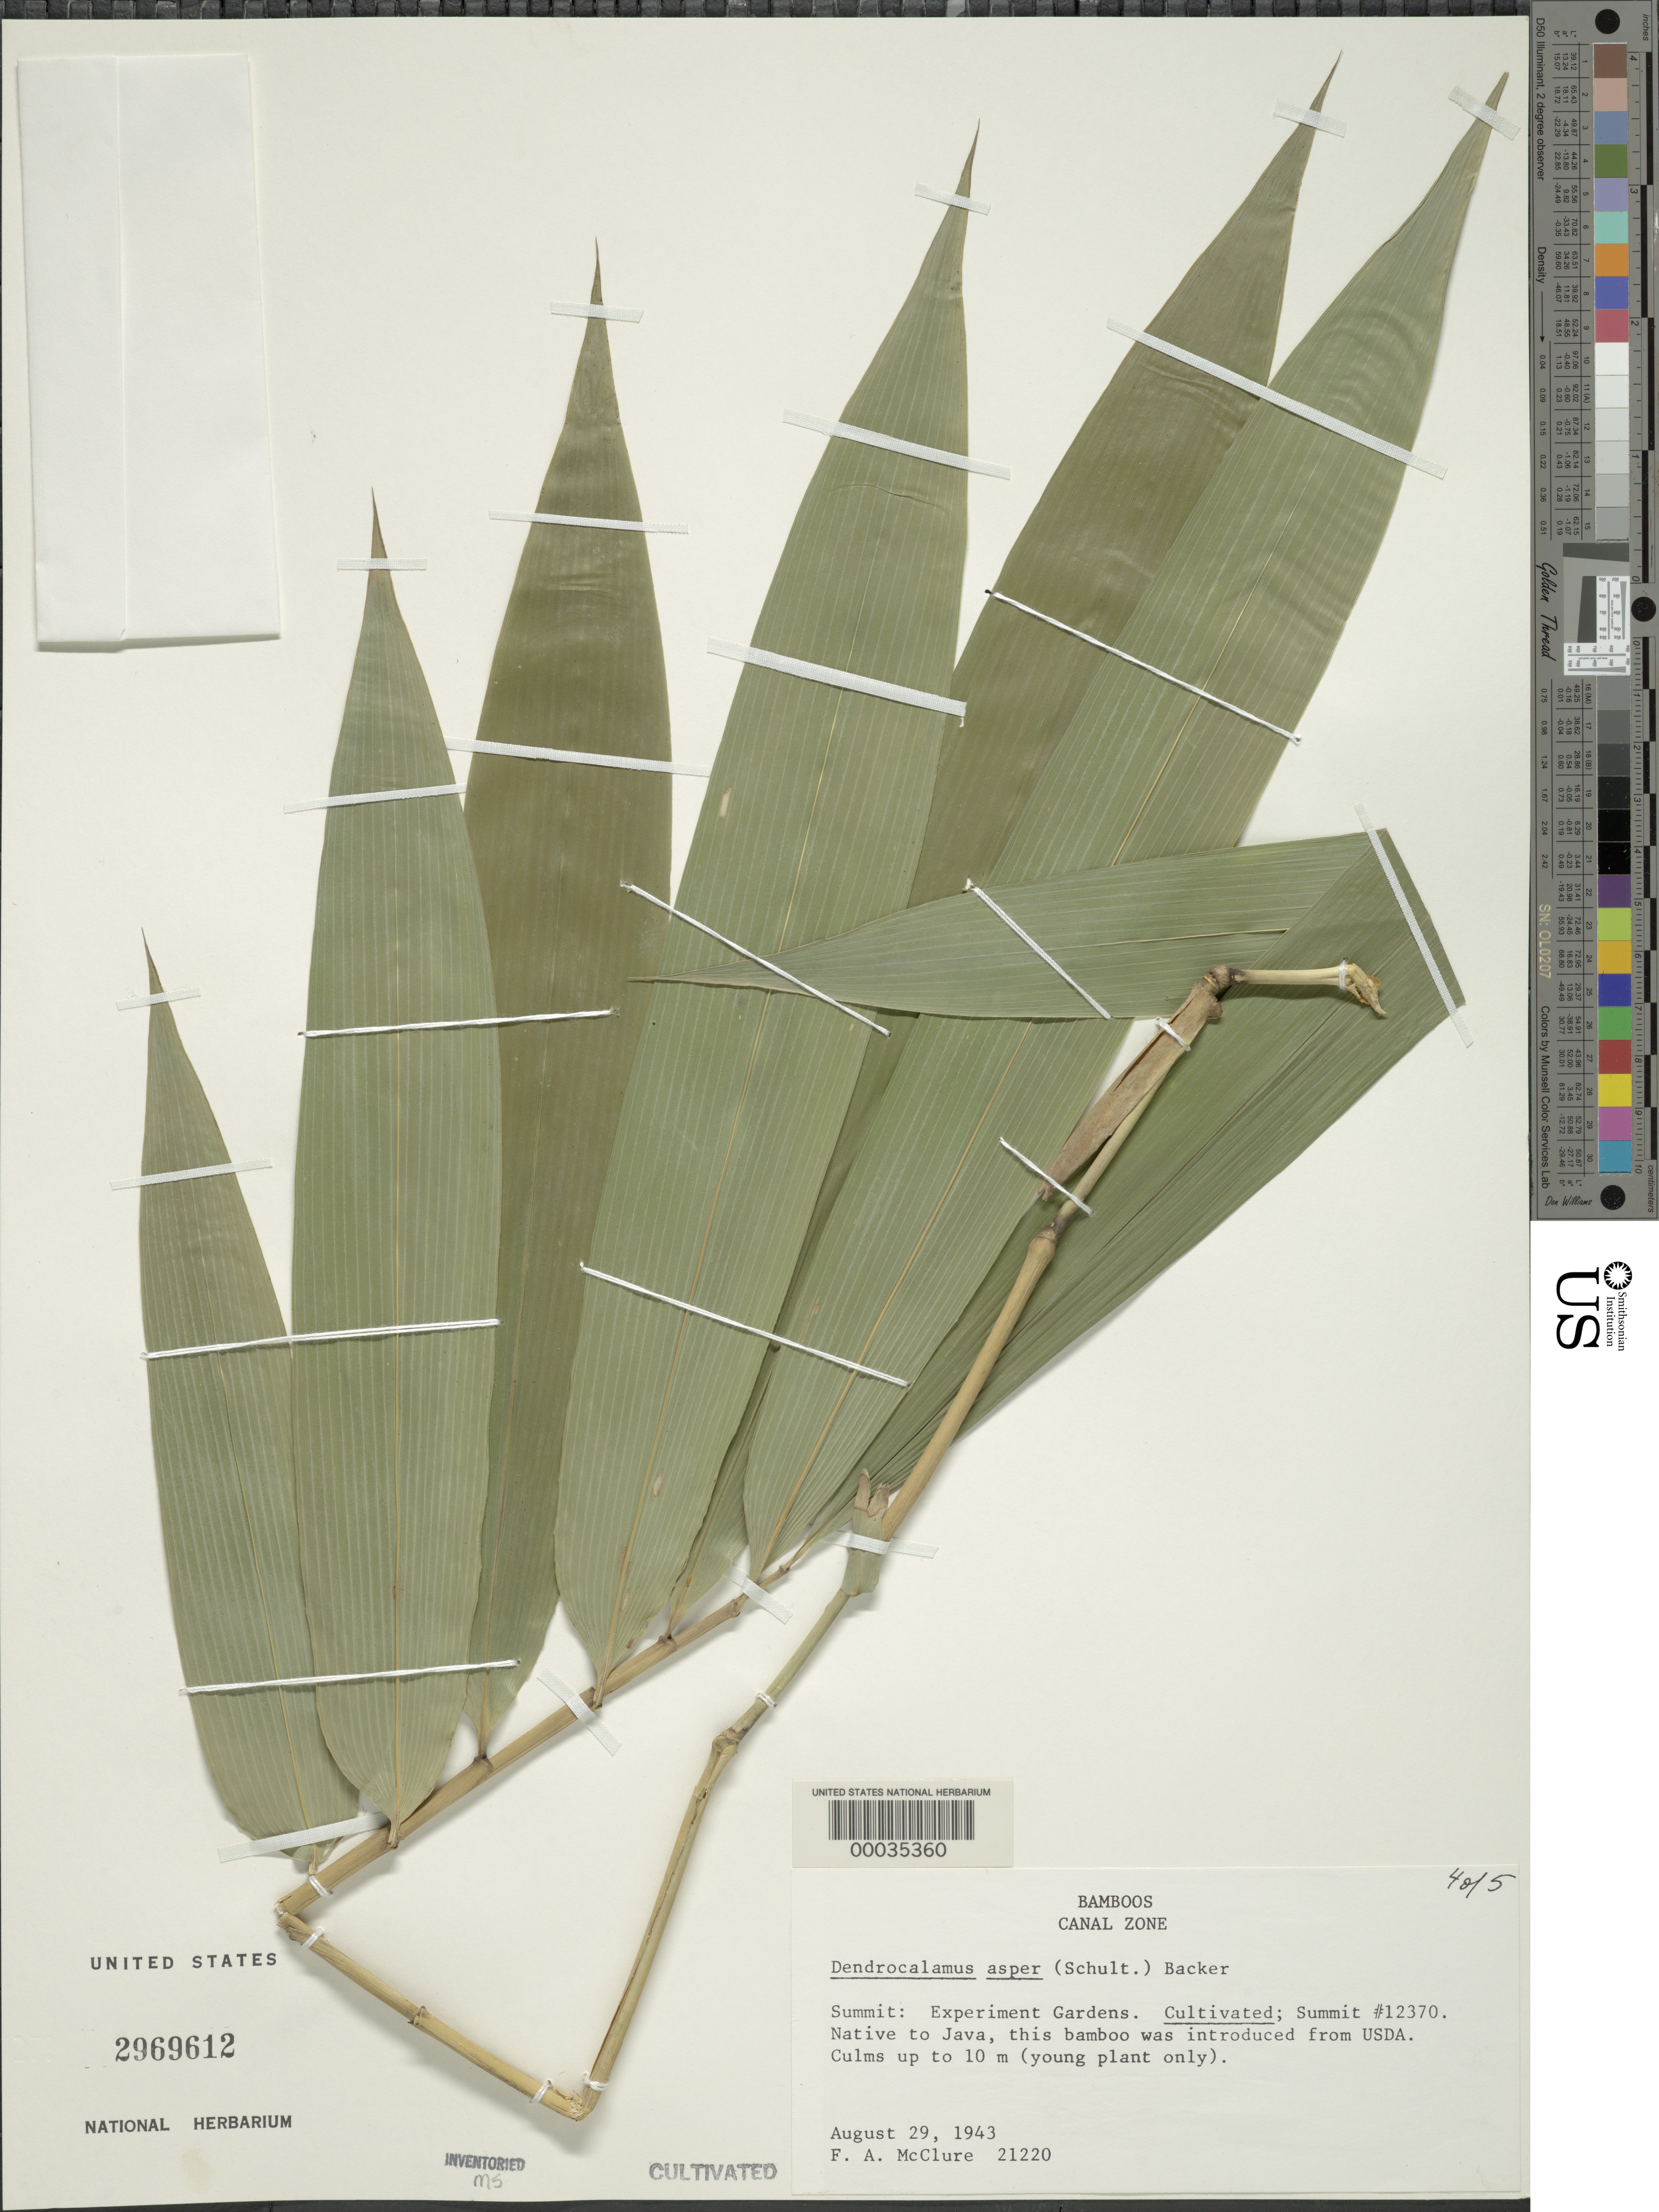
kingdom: Plantae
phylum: Tracheophyta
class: Liliopsida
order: Poales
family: Poaceae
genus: Dendrocalamus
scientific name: Dendrocalamus asper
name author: (Schult. & Schult. f.) Backer ex K. Heyne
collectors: F. A. McClure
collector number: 21220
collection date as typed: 29 Aug 1943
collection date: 1943-08-29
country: Panama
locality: Esperimental Gardens-summit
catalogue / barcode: US 2969612